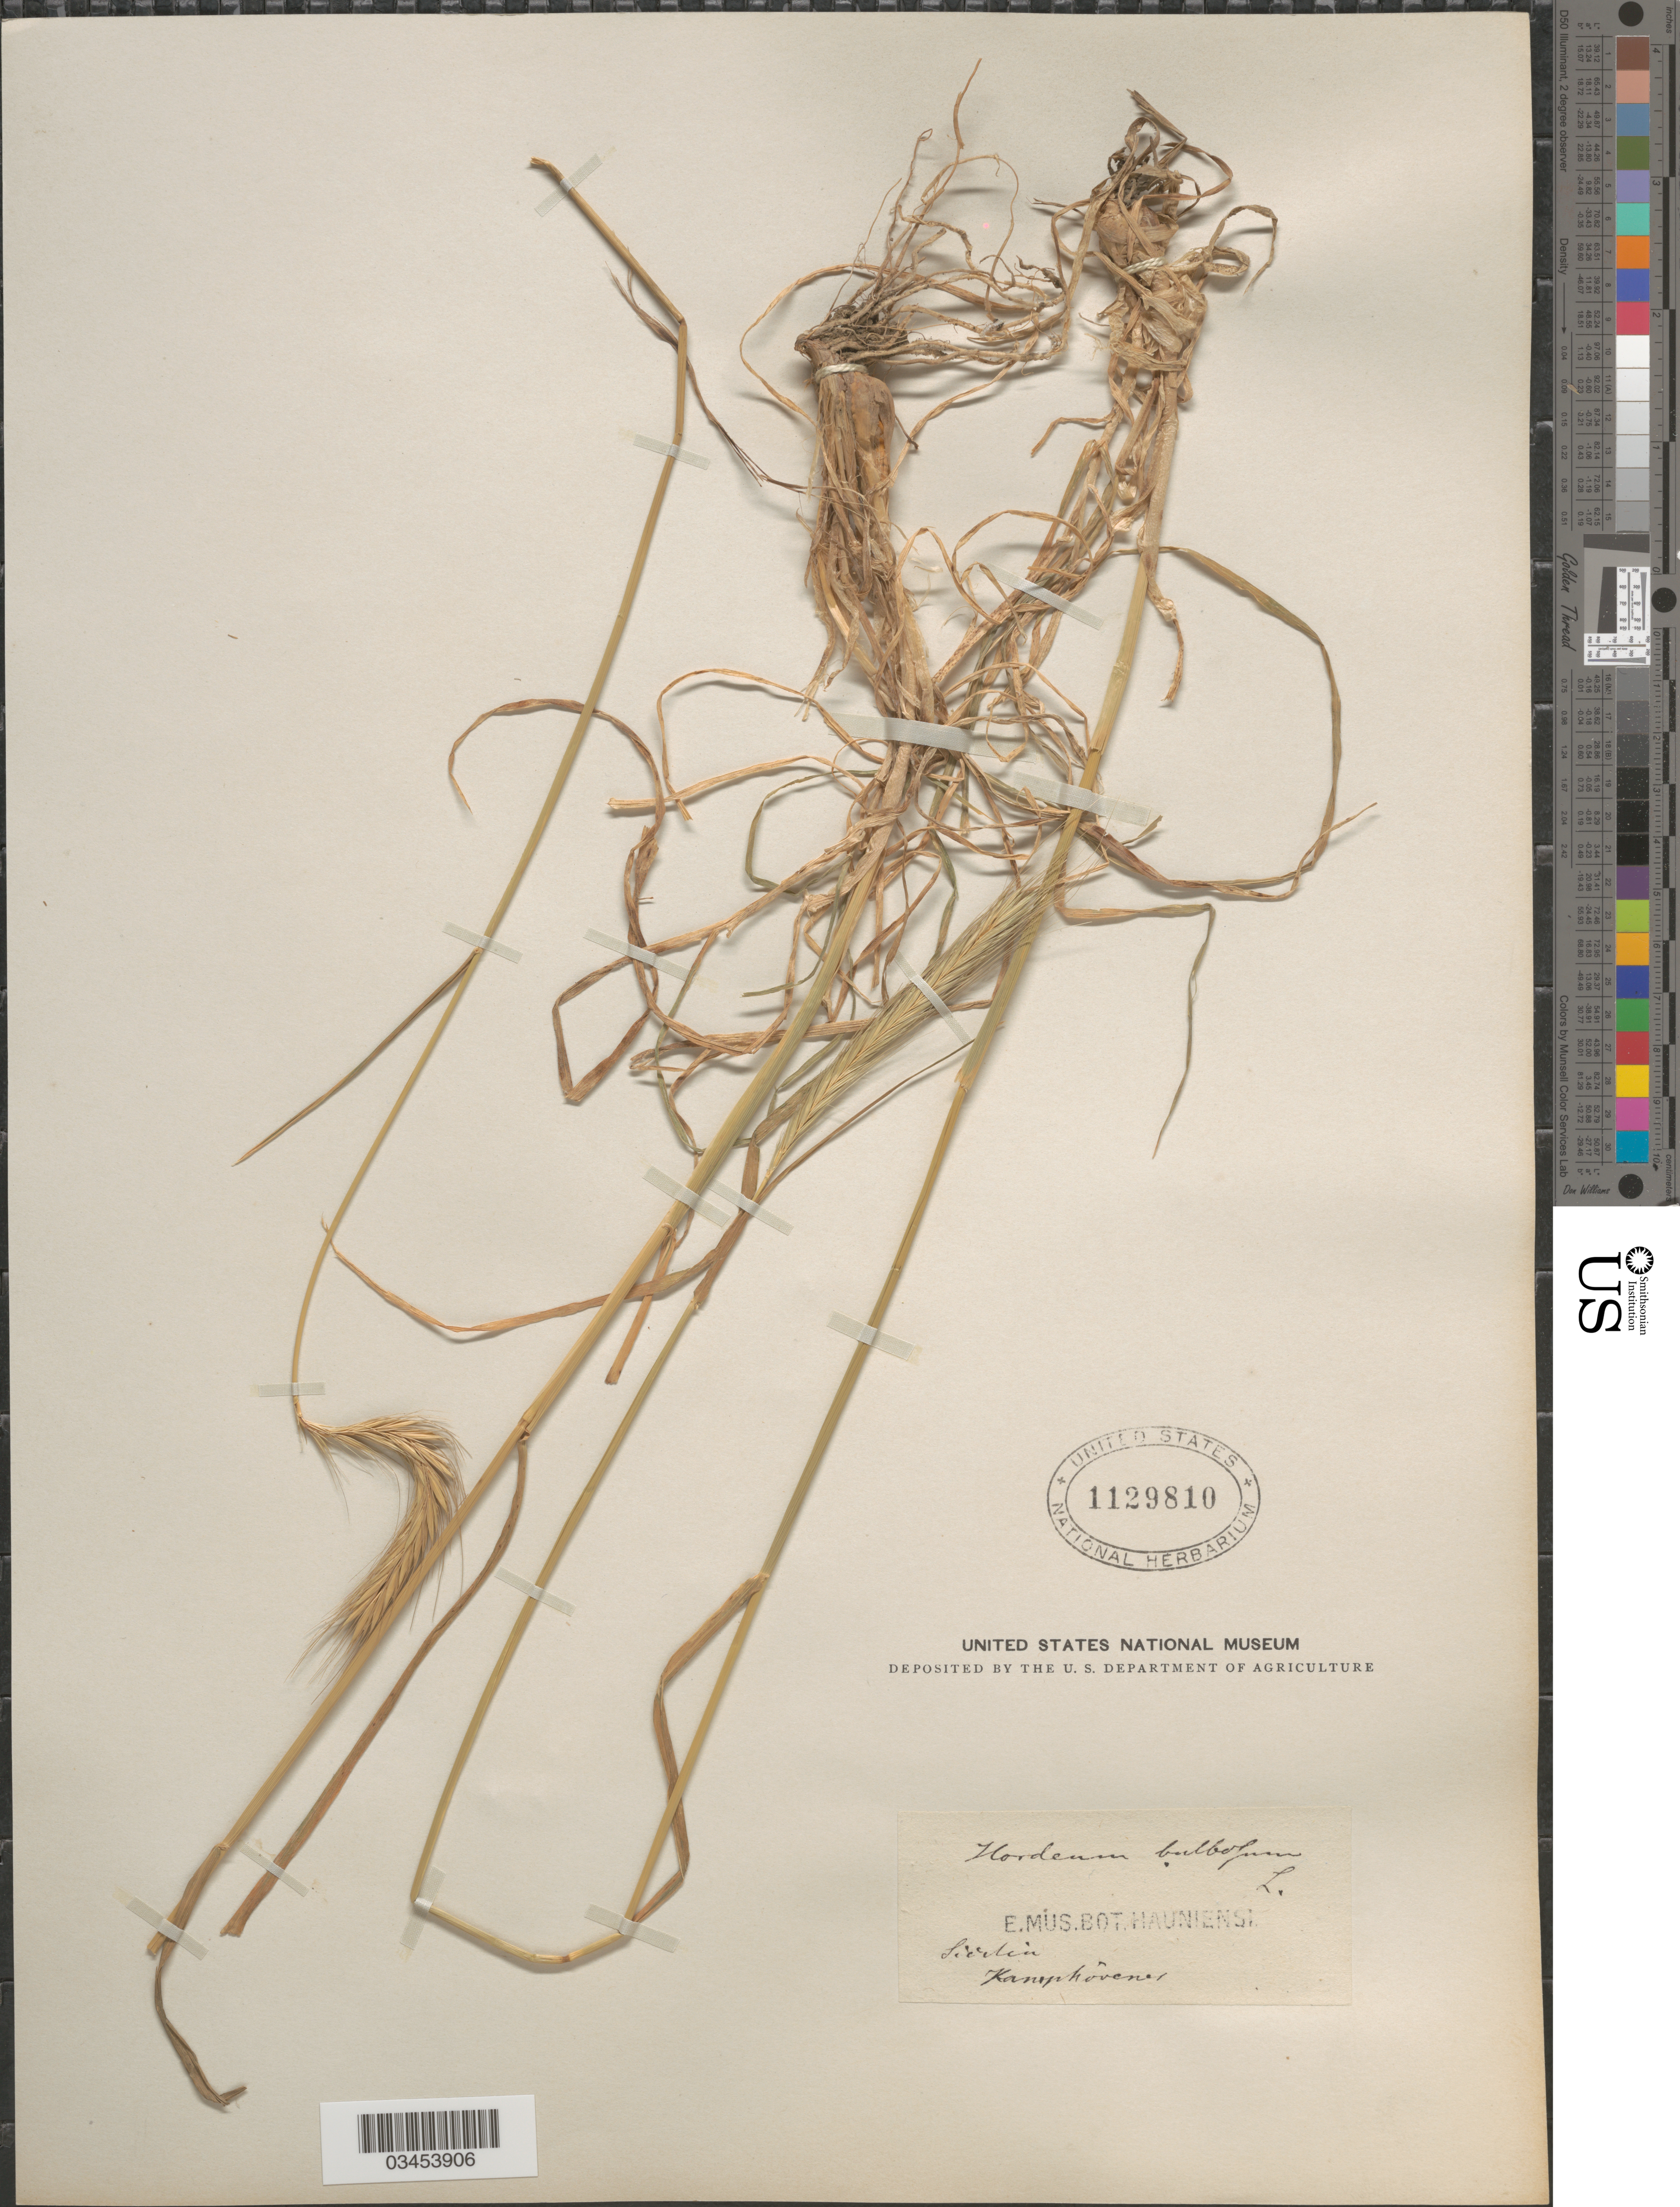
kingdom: Plantae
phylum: Tracheophyta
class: Liliopsida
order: Poales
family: Poaceae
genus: Hordeum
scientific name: Hordeum bulbosum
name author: L.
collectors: B. Kamphövener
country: Italy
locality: Sicilia.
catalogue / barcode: US 1129810